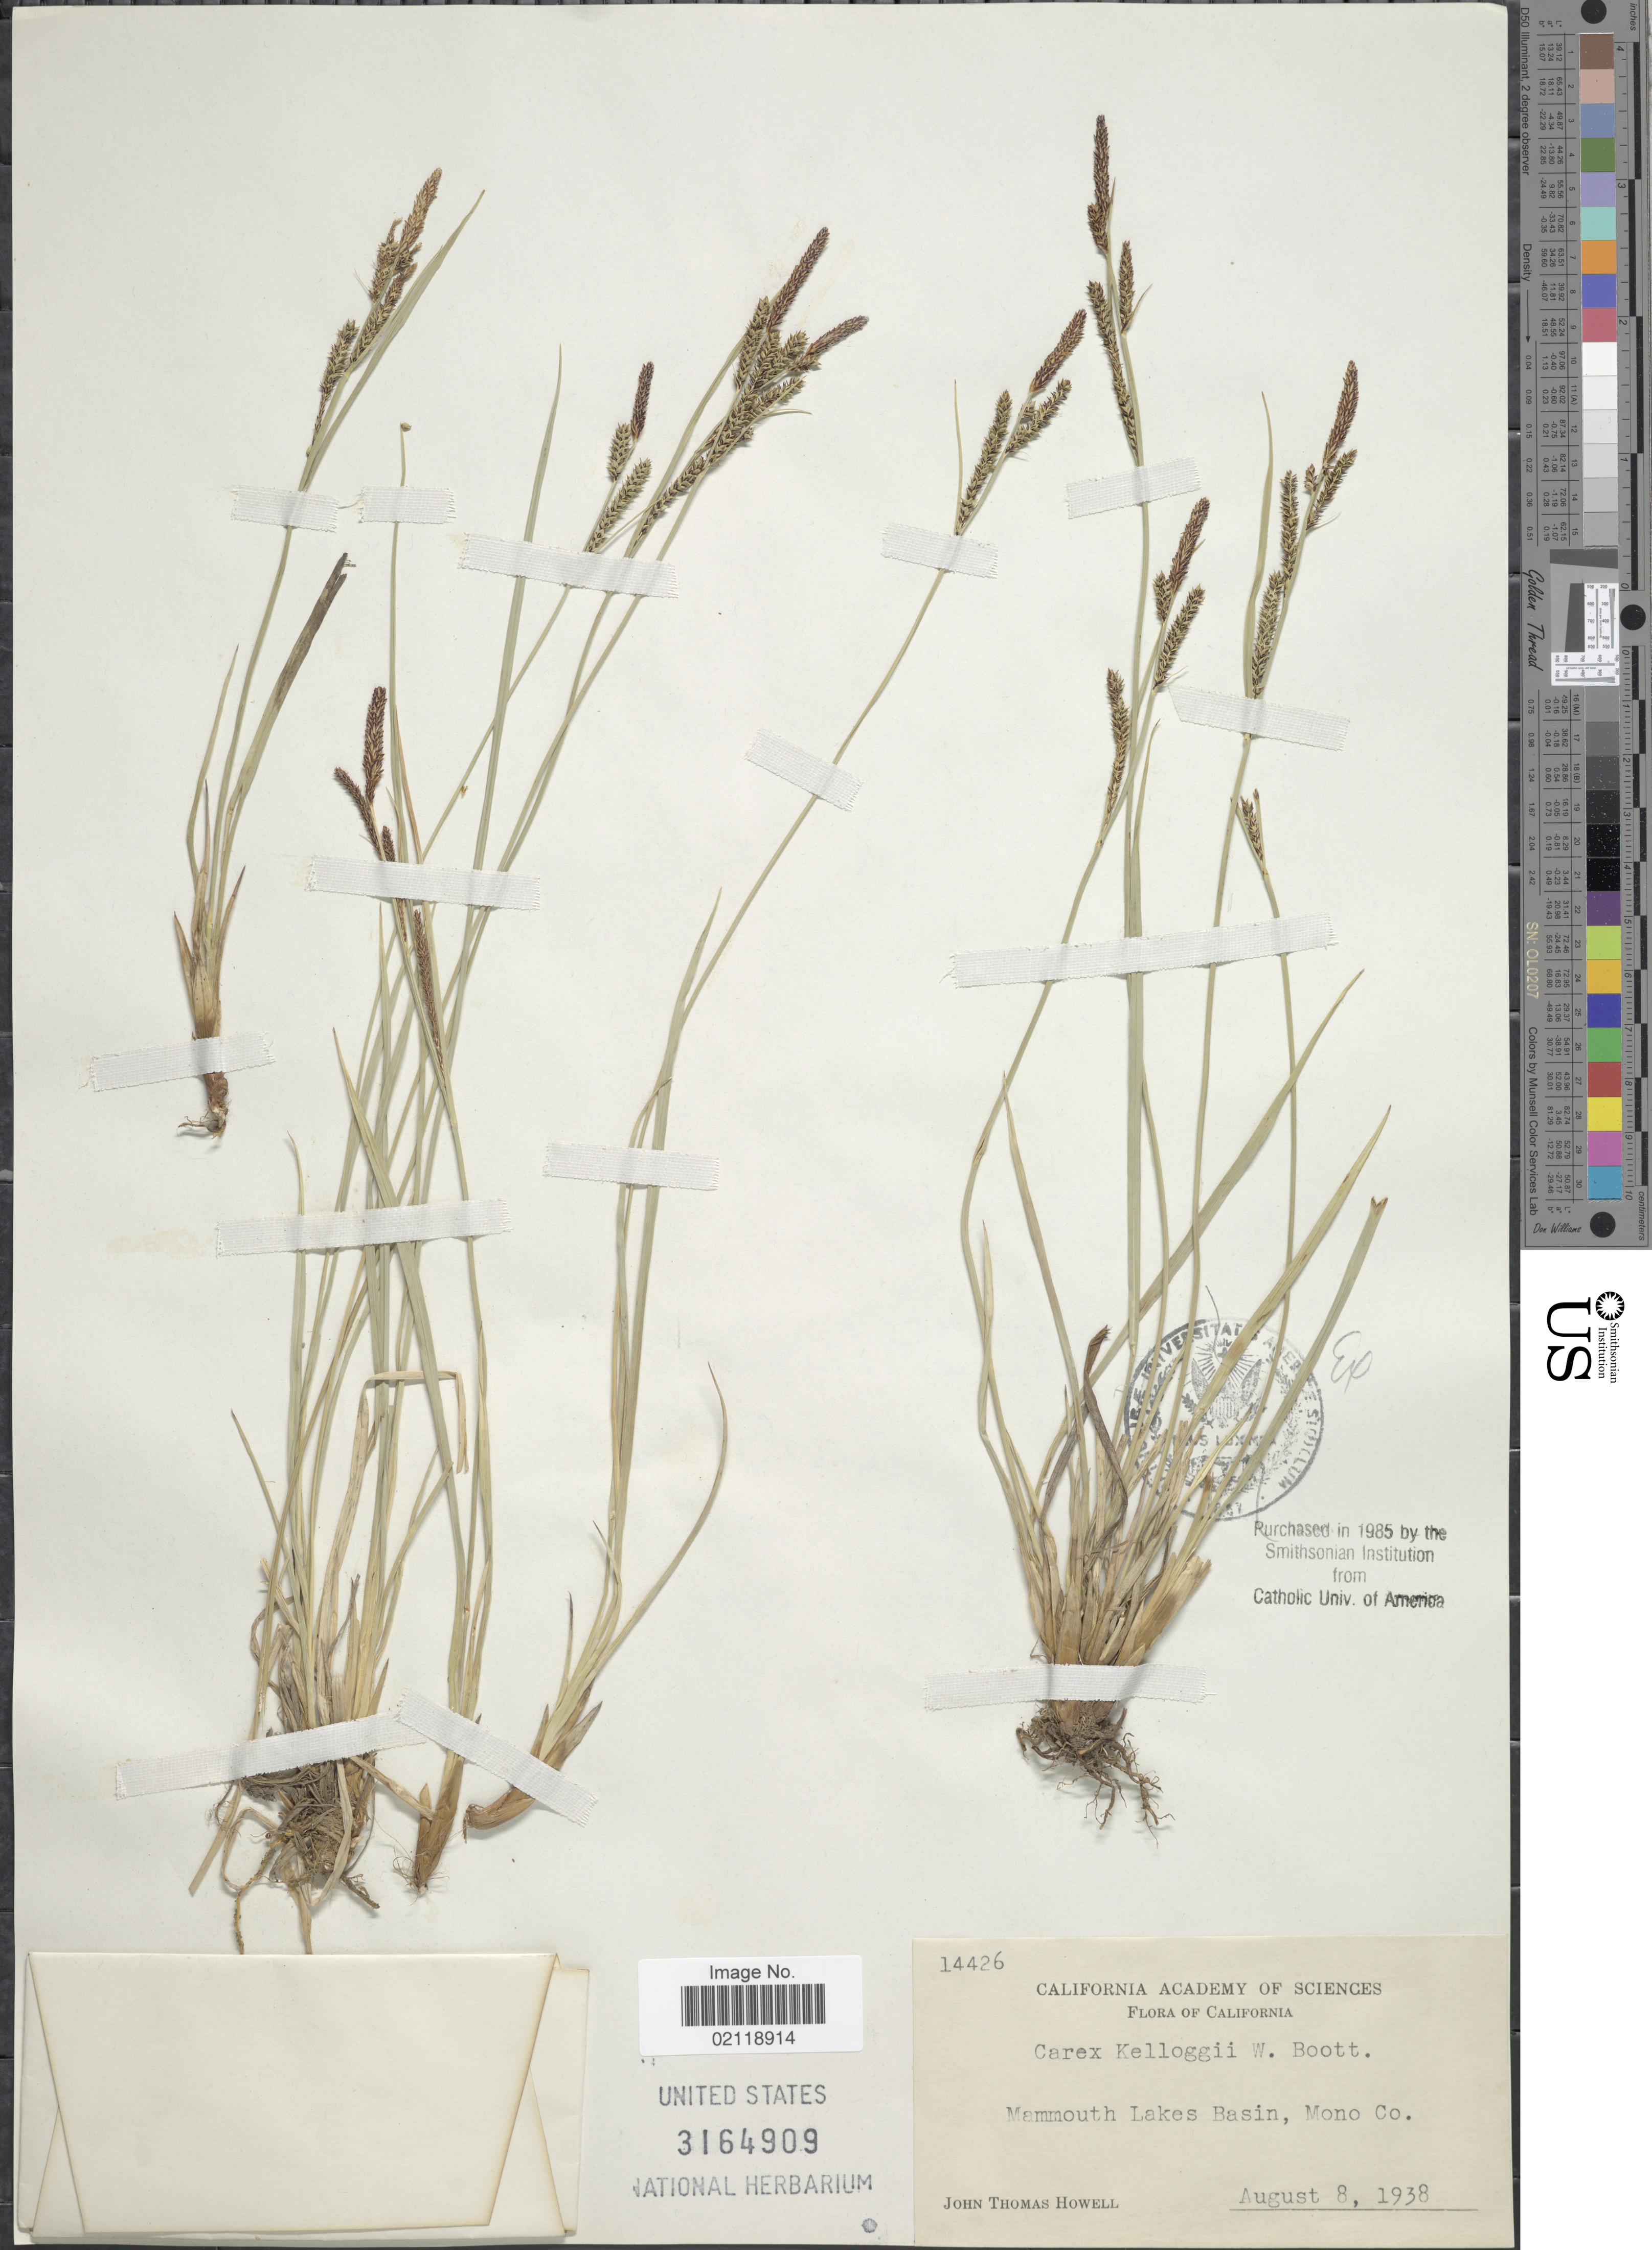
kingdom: Plantae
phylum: Tracheophyta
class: Liliopsida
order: Poales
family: Cyperaceae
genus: Carex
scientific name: Carex kelloggii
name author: W. Boott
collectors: J. T. Howell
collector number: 14426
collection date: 1938-08-08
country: United States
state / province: California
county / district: Mono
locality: Mammouth Lakes Basin, Mono Co.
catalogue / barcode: US 3164909